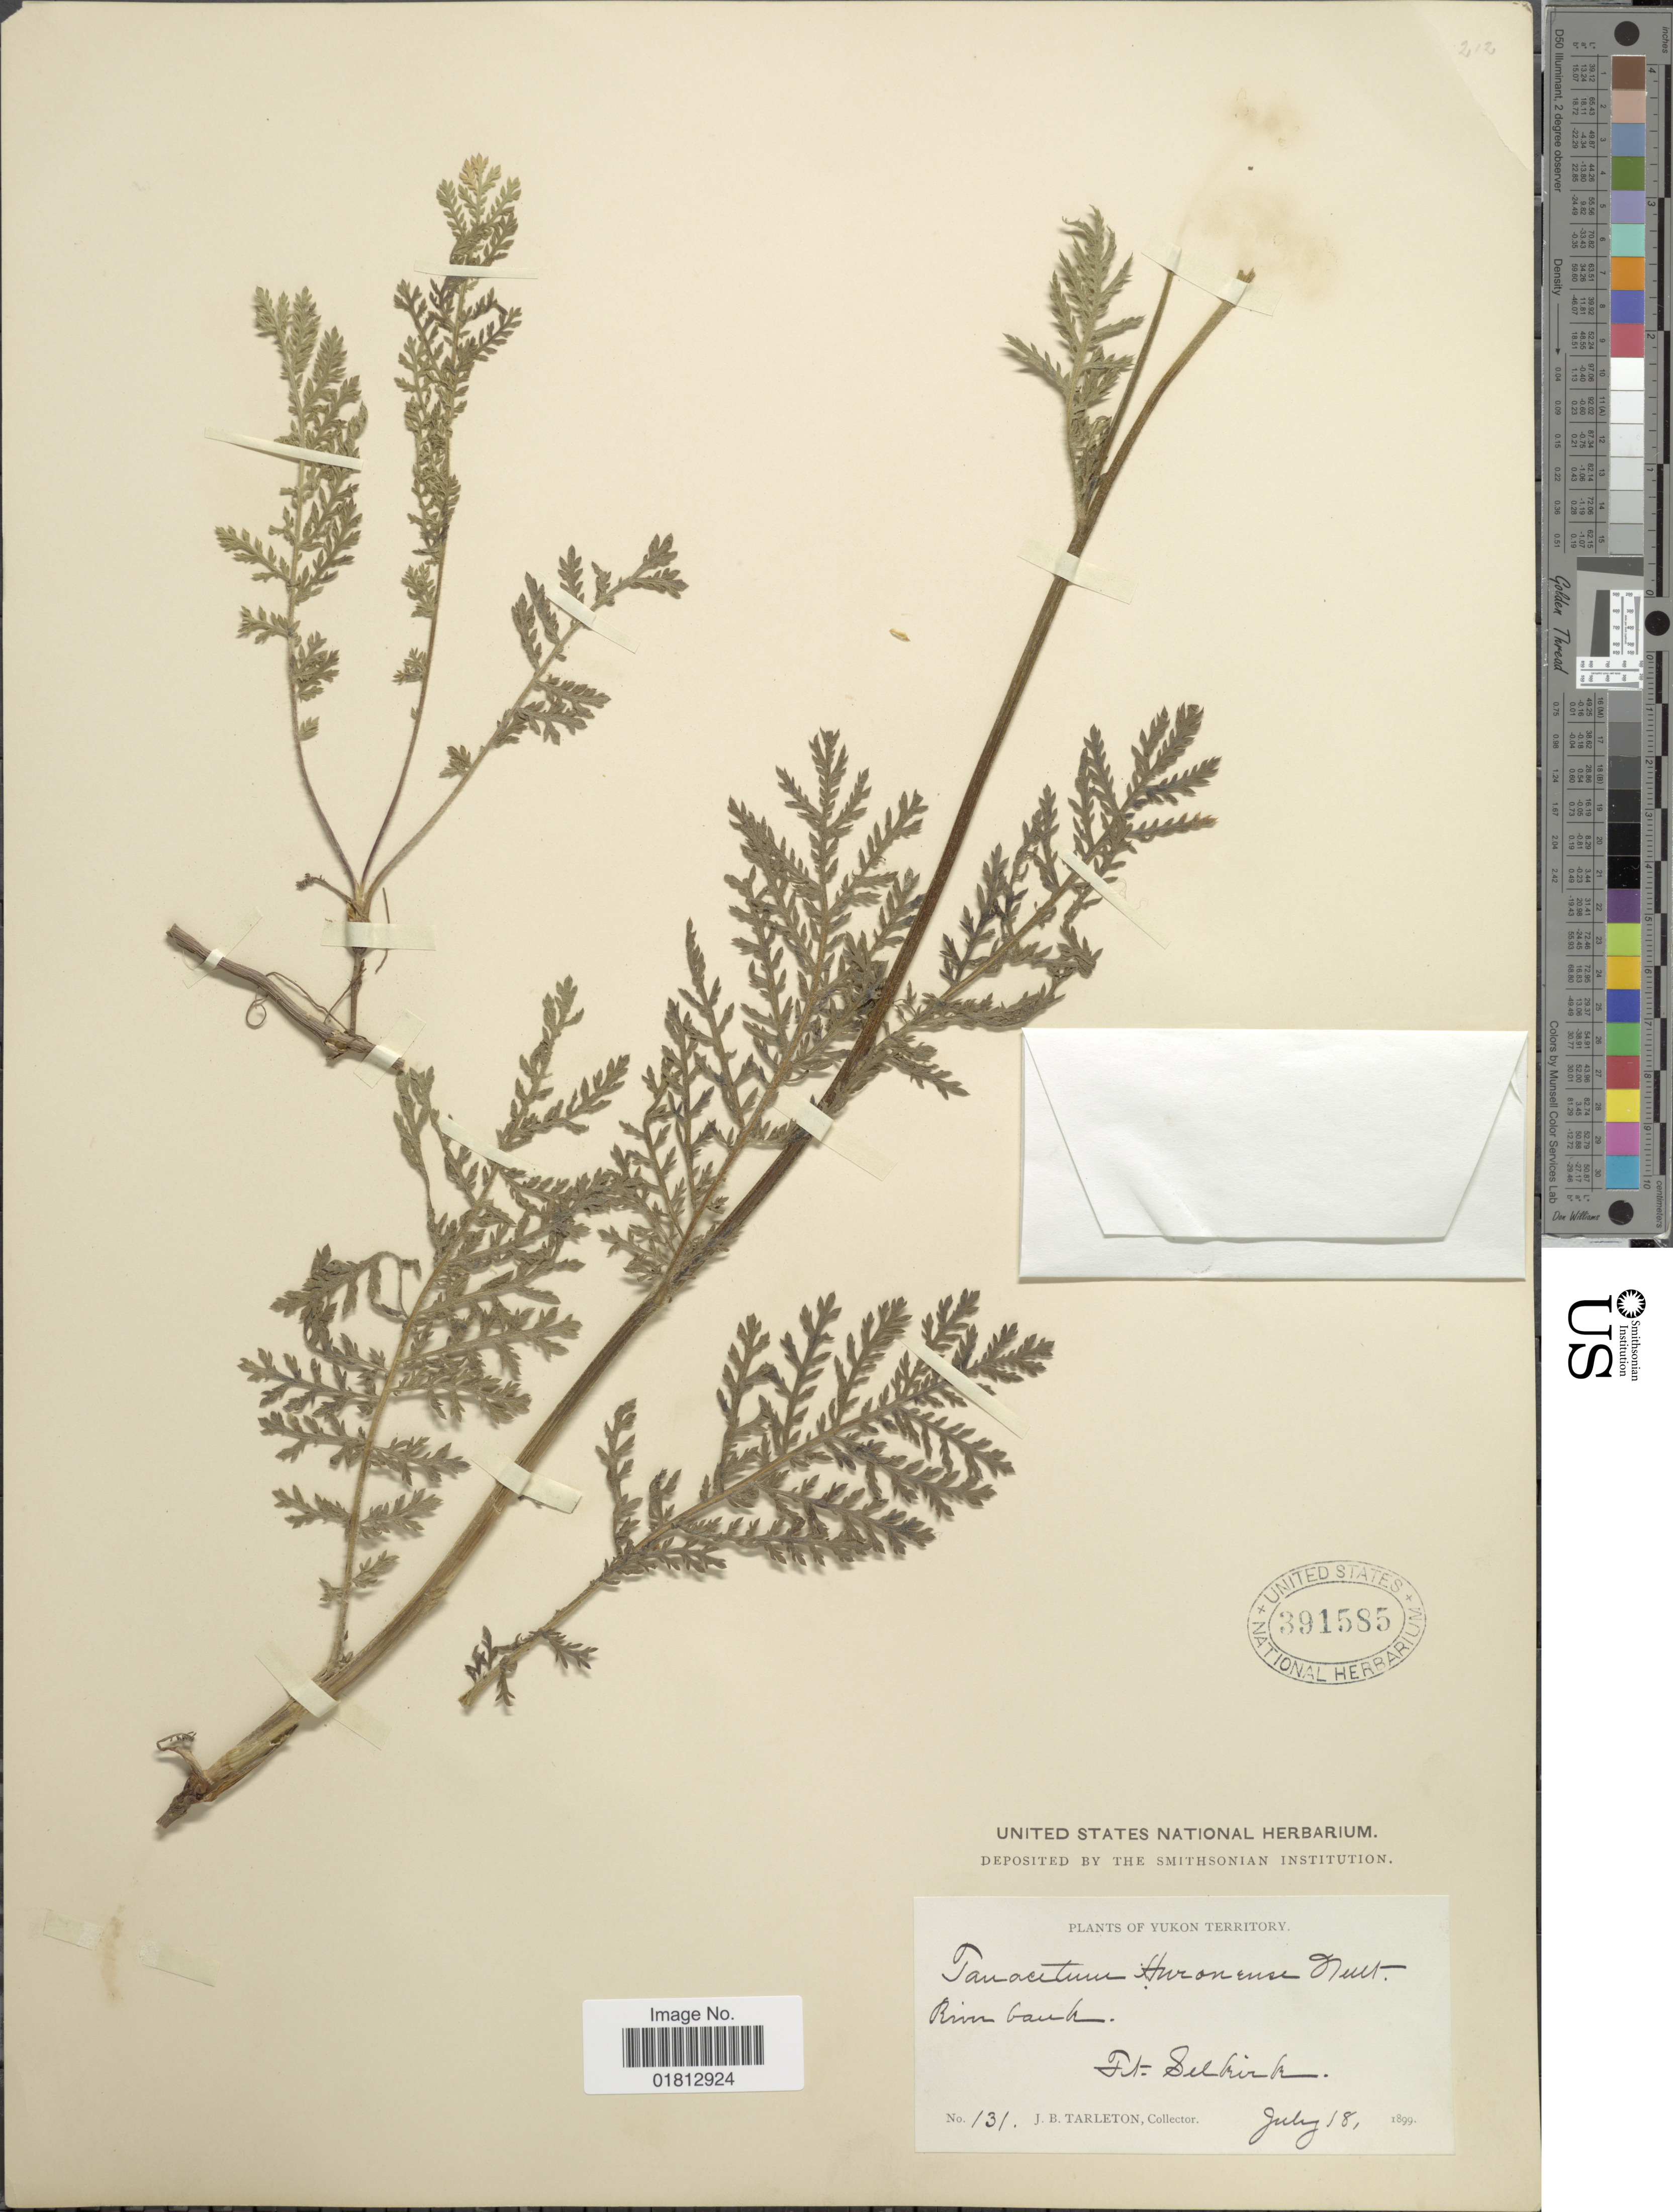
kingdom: Plantae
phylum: Tracheophyta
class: Magnoliopsida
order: Asterales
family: Asteraceae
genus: Tanacetum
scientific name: Tanacetum huronense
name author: Nutt.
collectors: J. Tarleton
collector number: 131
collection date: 1899-07-18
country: Canada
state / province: Yukon Territory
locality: Ft. Selkirk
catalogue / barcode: US 391585